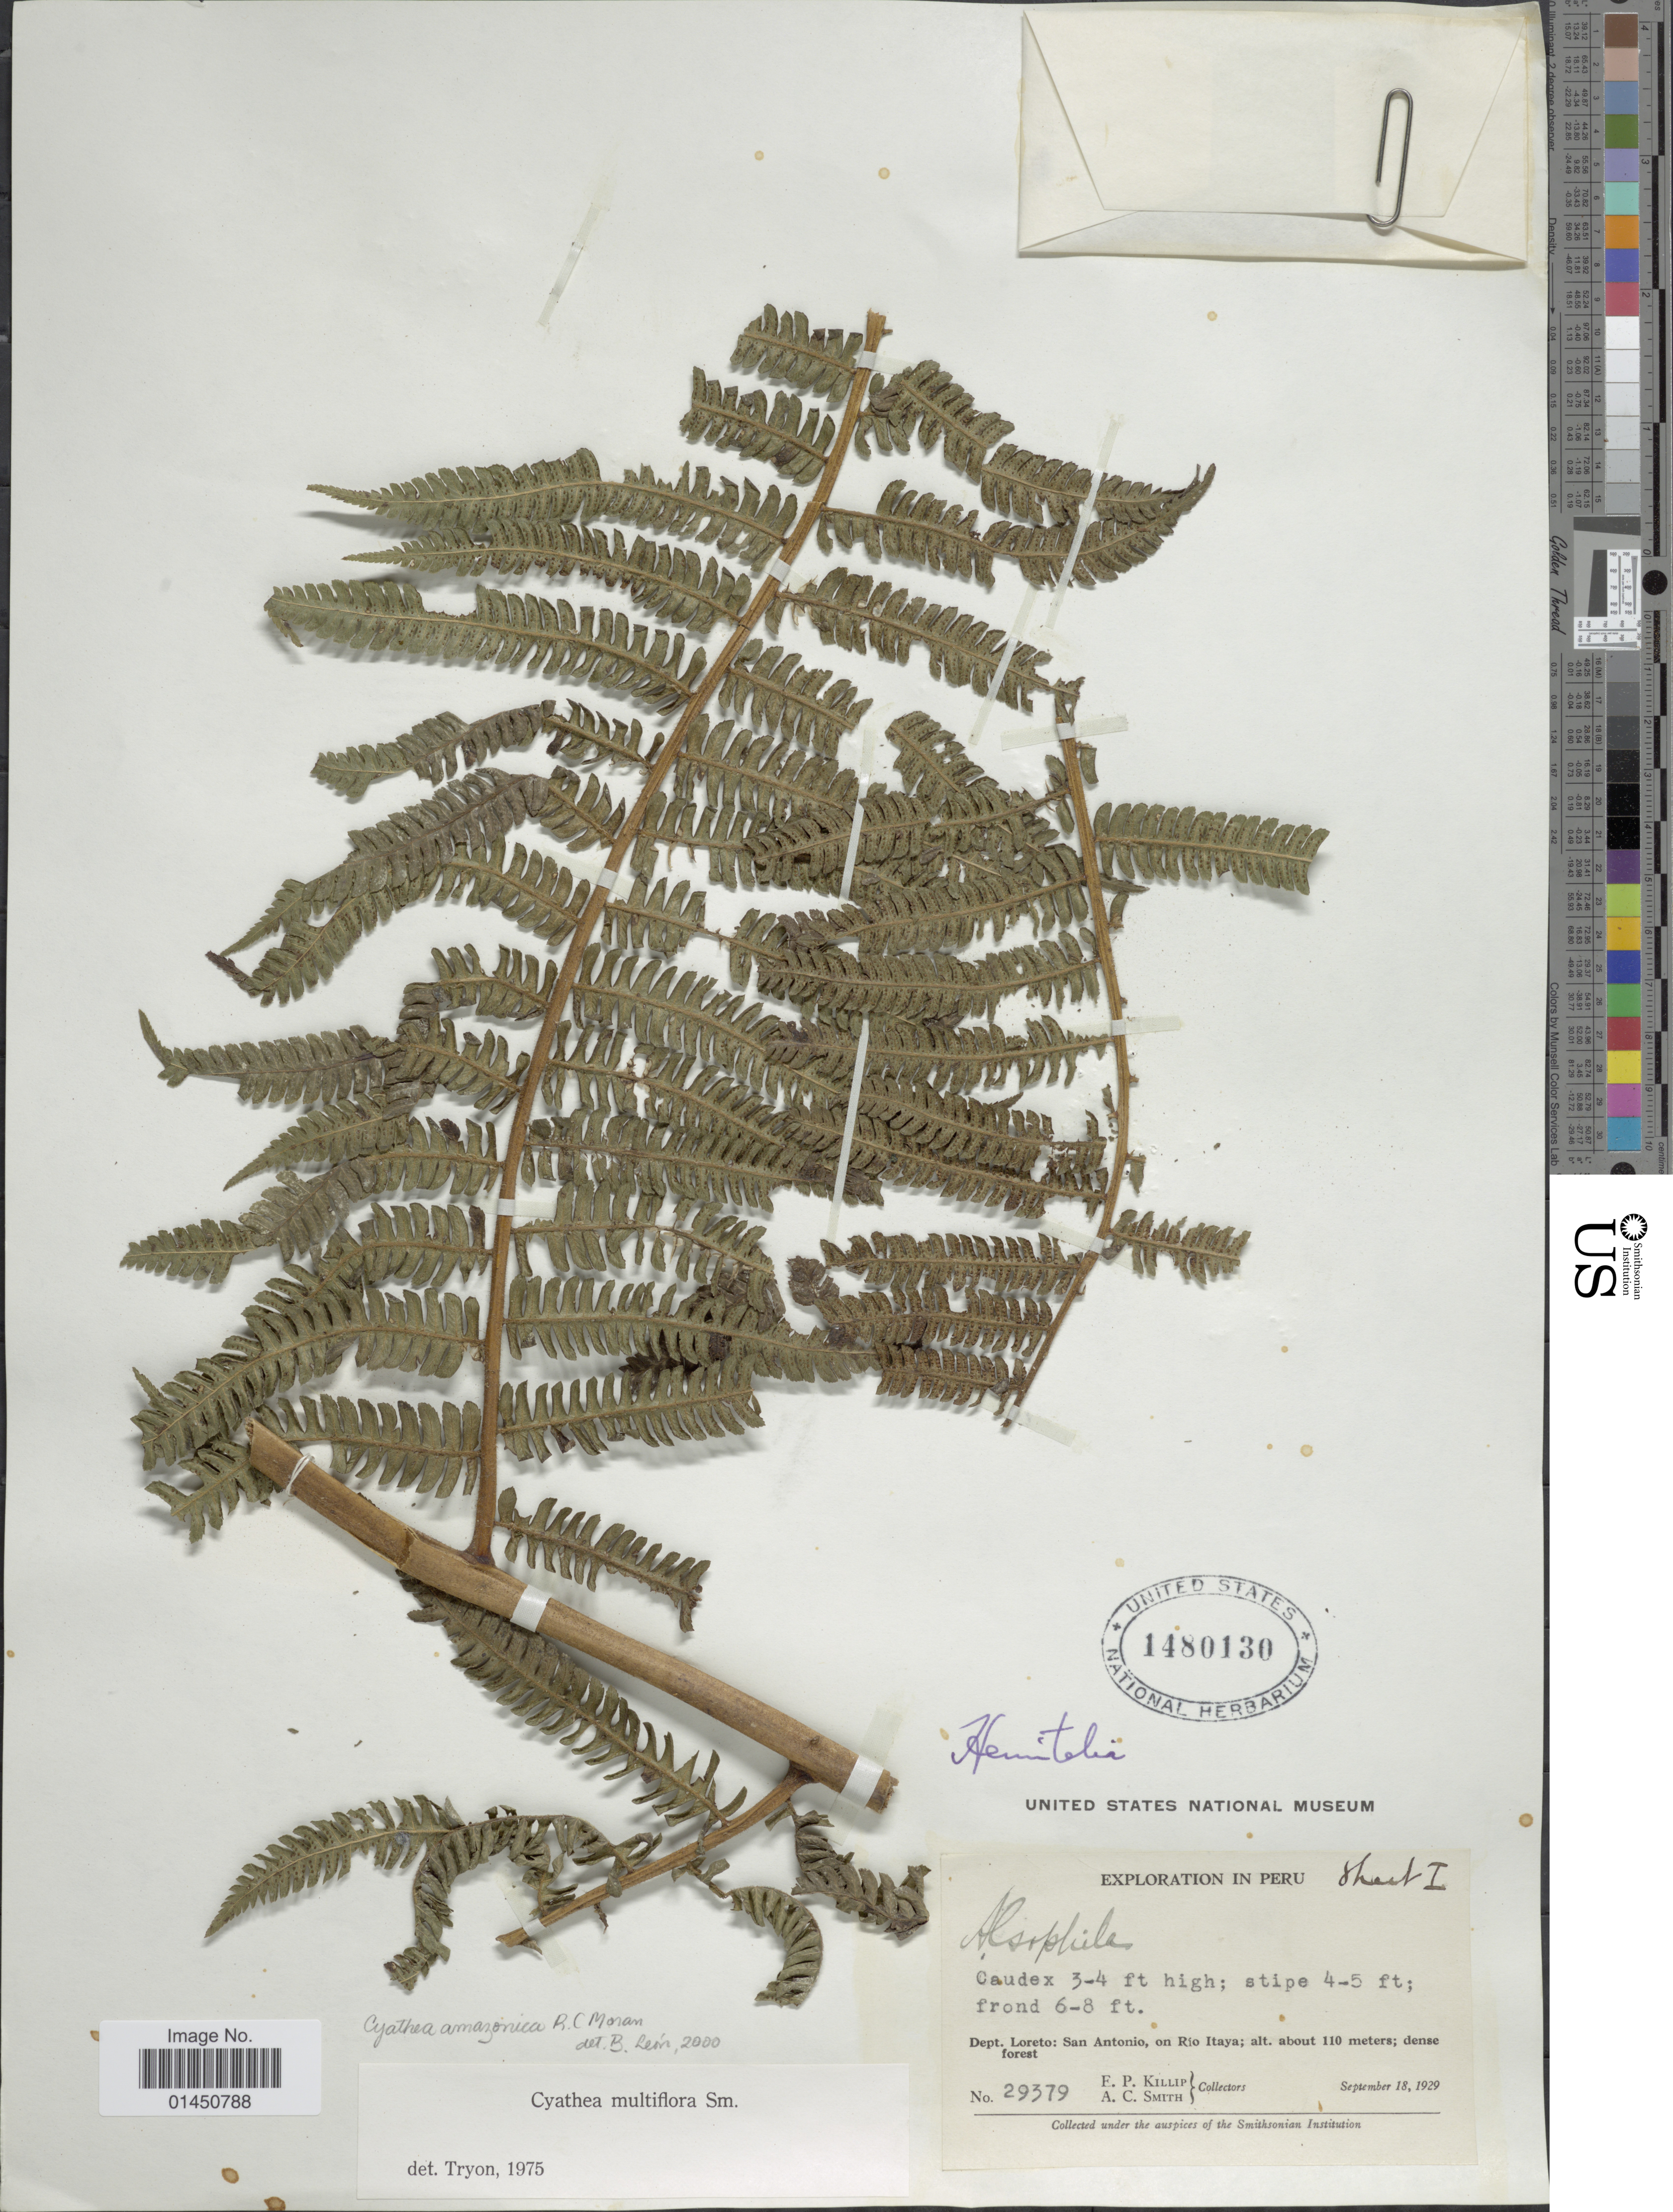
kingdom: Plantae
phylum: Tracheophyta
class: Polypodiopsida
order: Cyatheales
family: Cyatheaceae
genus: Cyathea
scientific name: Cyathea amazonica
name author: R.C. Moran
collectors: E. P. Killip & A. C. Smith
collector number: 29379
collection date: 1929-09-18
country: Peru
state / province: Loreto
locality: San Antonio, on Rio Itaya.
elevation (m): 110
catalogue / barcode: US 1480130